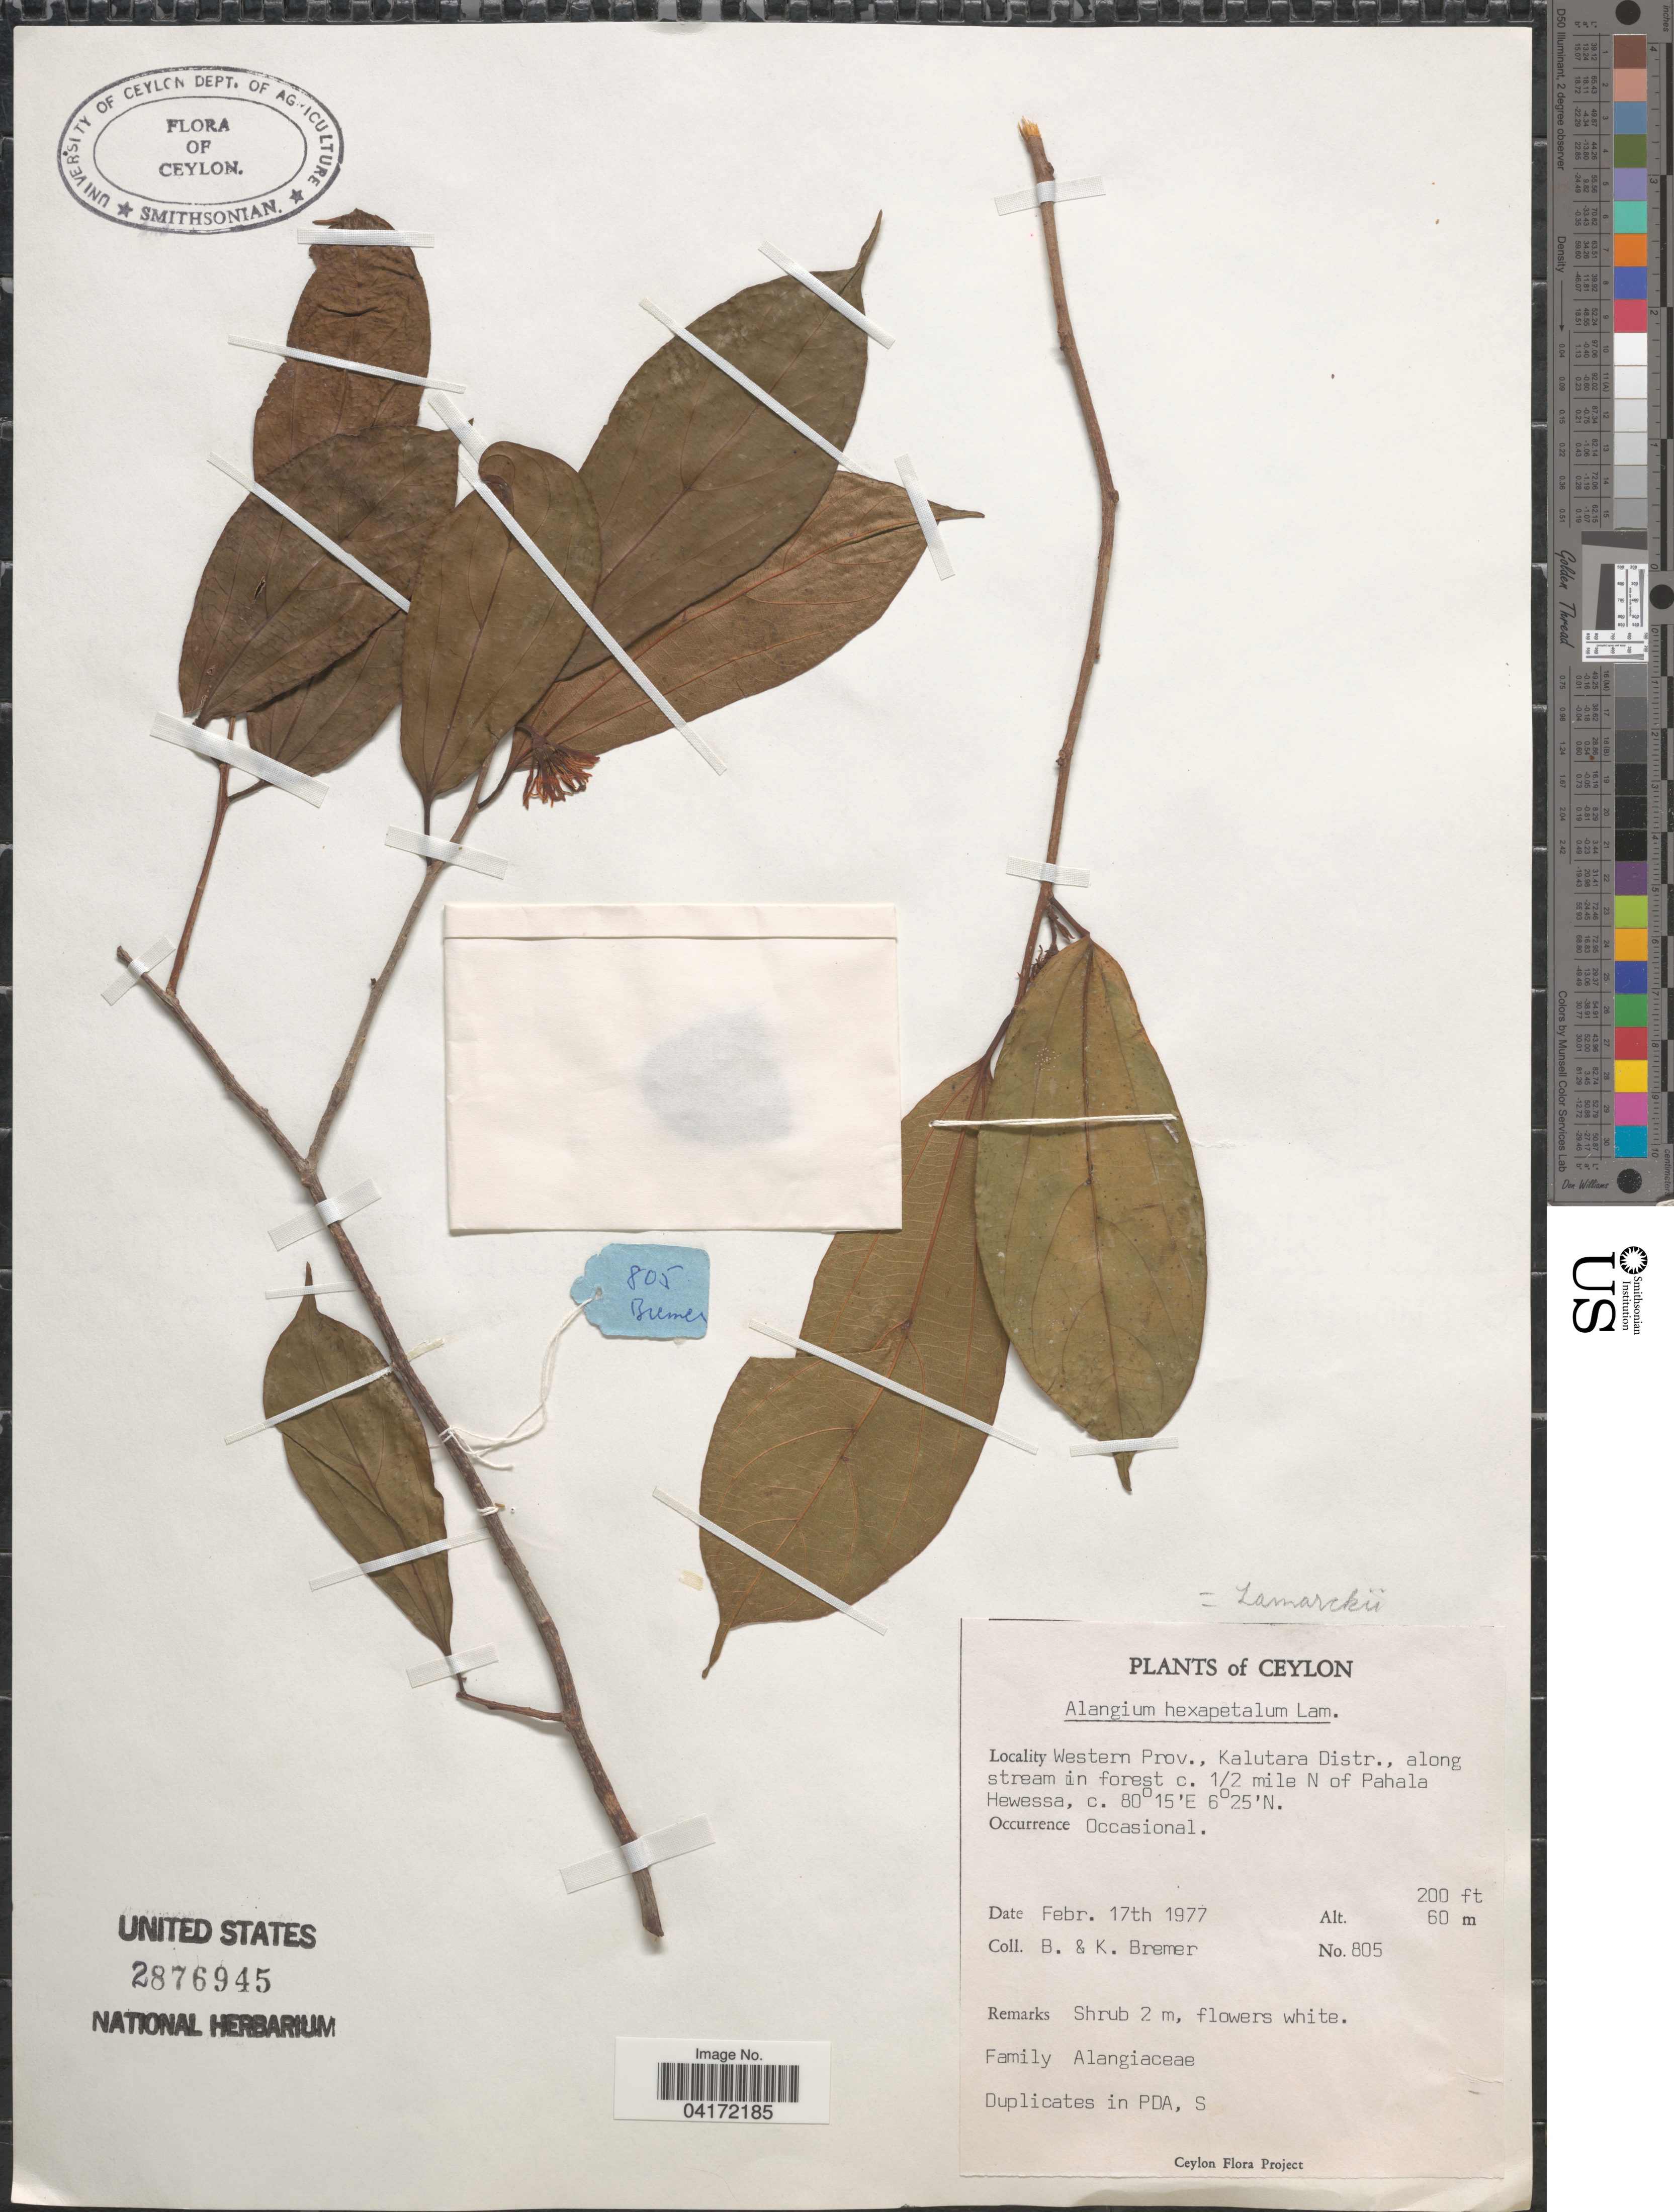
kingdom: Plantae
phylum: Tracheophyta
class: Magnoliopsida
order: Cornales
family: Cornaceae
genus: Alangium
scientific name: Alangium hexapetalum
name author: Lam.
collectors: B. Bremer & K. Bremer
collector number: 805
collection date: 1977-02-17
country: Sri Lanka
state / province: Western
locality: Ceylon. Kalutara Distr., along stream in forest c. 1/2 mile N of Pahala Hewessa.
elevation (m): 60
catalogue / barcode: US 2876945